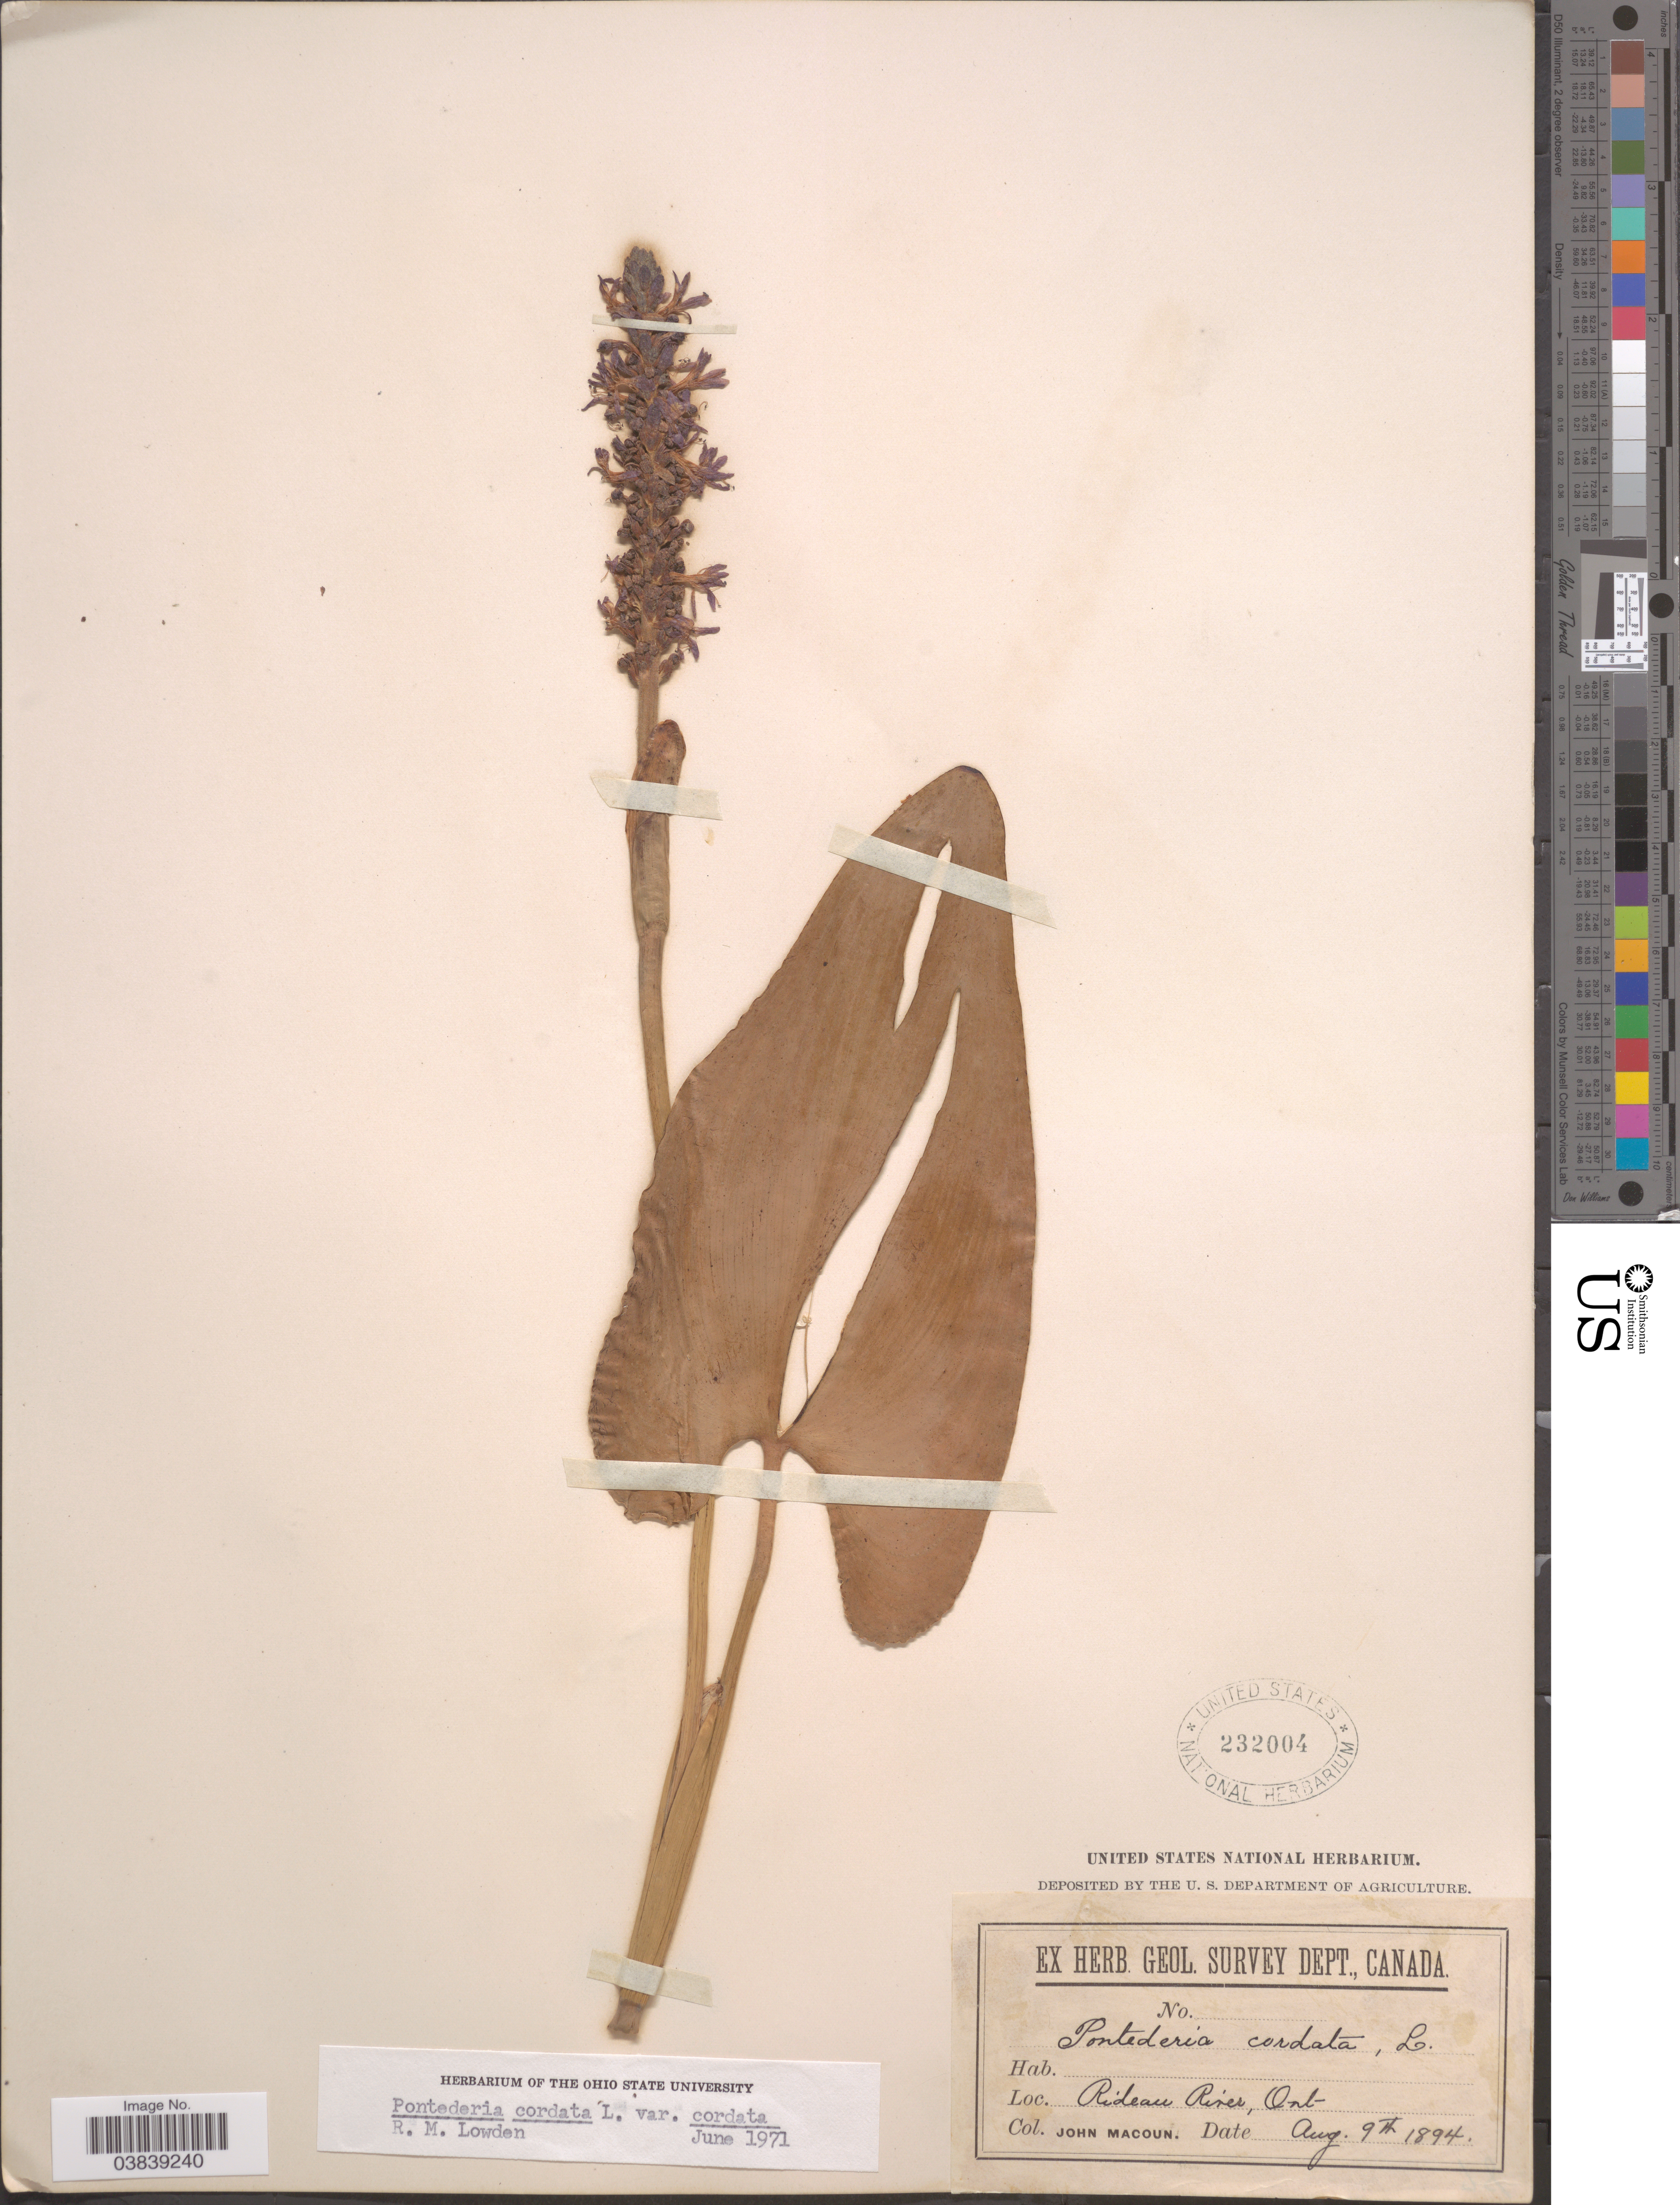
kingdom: Plantae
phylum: Tracheophyta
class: Liliopsida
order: Commelinales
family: Pontederiaceae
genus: Pontederia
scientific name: Pontederia cordata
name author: L.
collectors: J. Macoun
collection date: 1894-08-09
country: Canada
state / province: Ontario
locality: Rideau River.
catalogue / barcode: US 232004